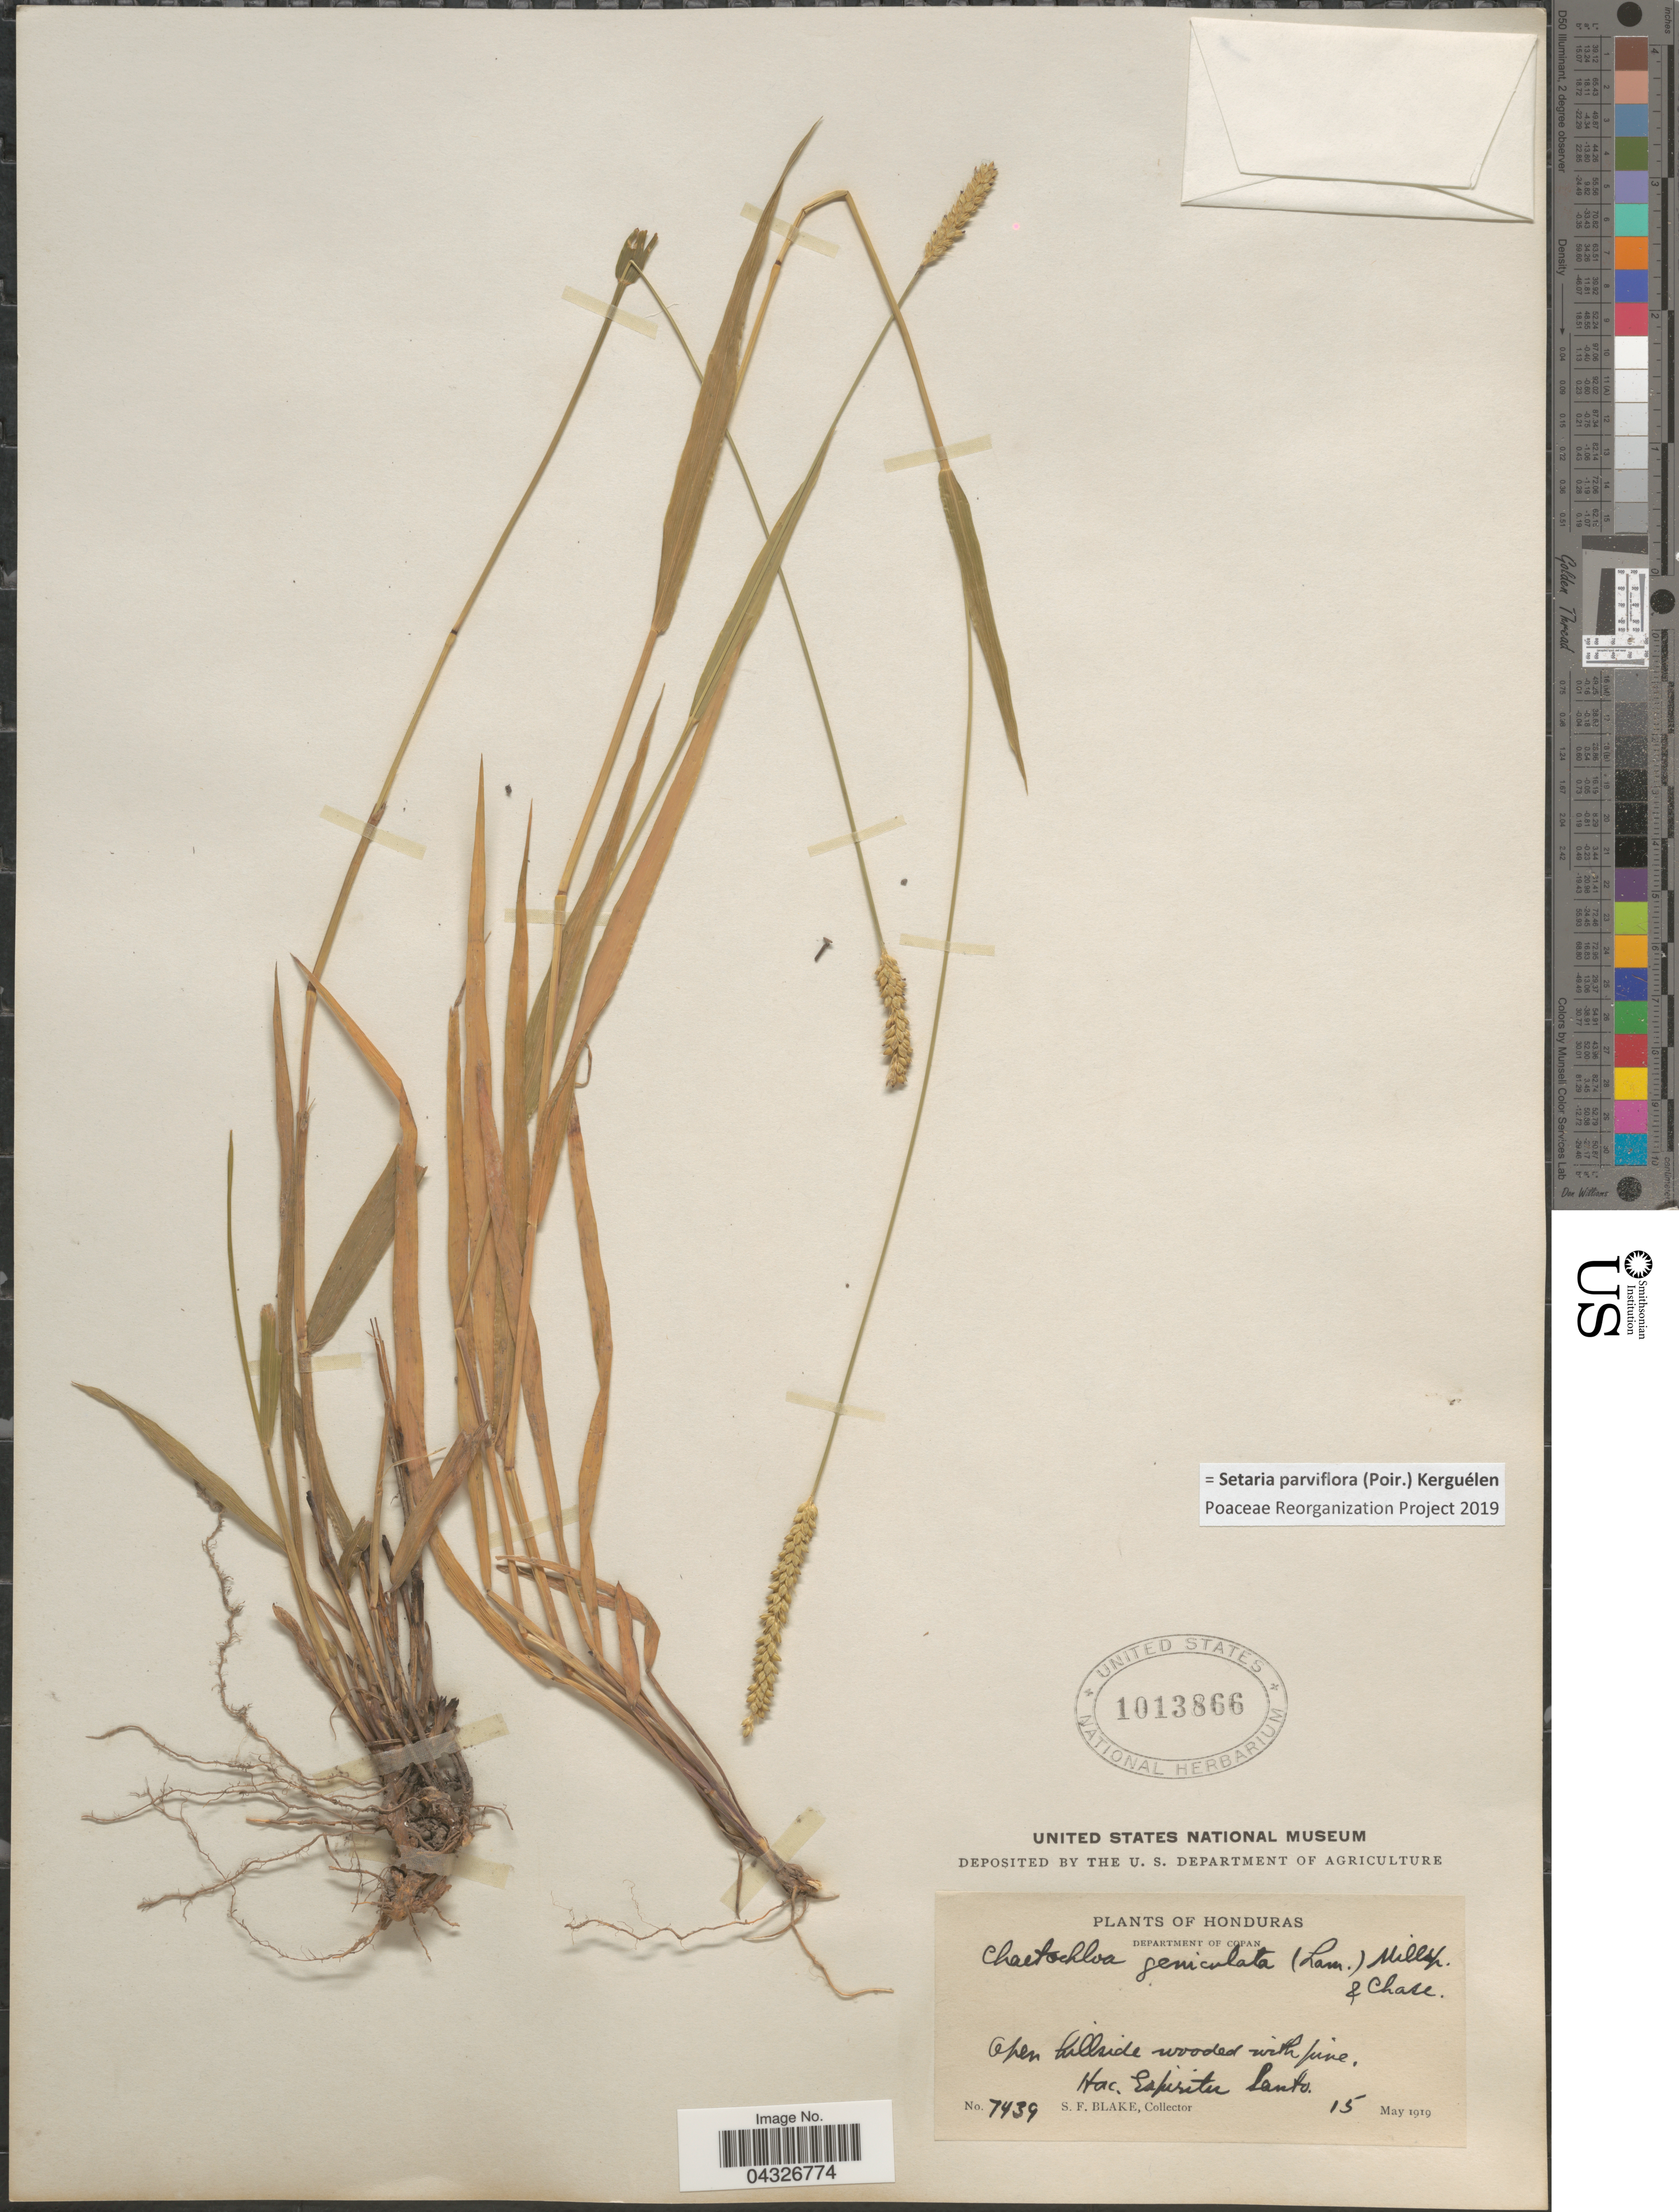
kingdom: Plantae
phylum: Tracheophyta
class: Liliopsida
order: Poales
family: Poaceae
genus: Setaria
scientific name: Setaria parviflora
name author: (Poir.) Kerguélen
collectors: S. Blake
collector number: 7439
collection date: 1919-05-15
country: Honduras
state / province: Copan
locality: Department of Copan. Hac. Espiritu Santo.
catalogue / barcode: US 1013866